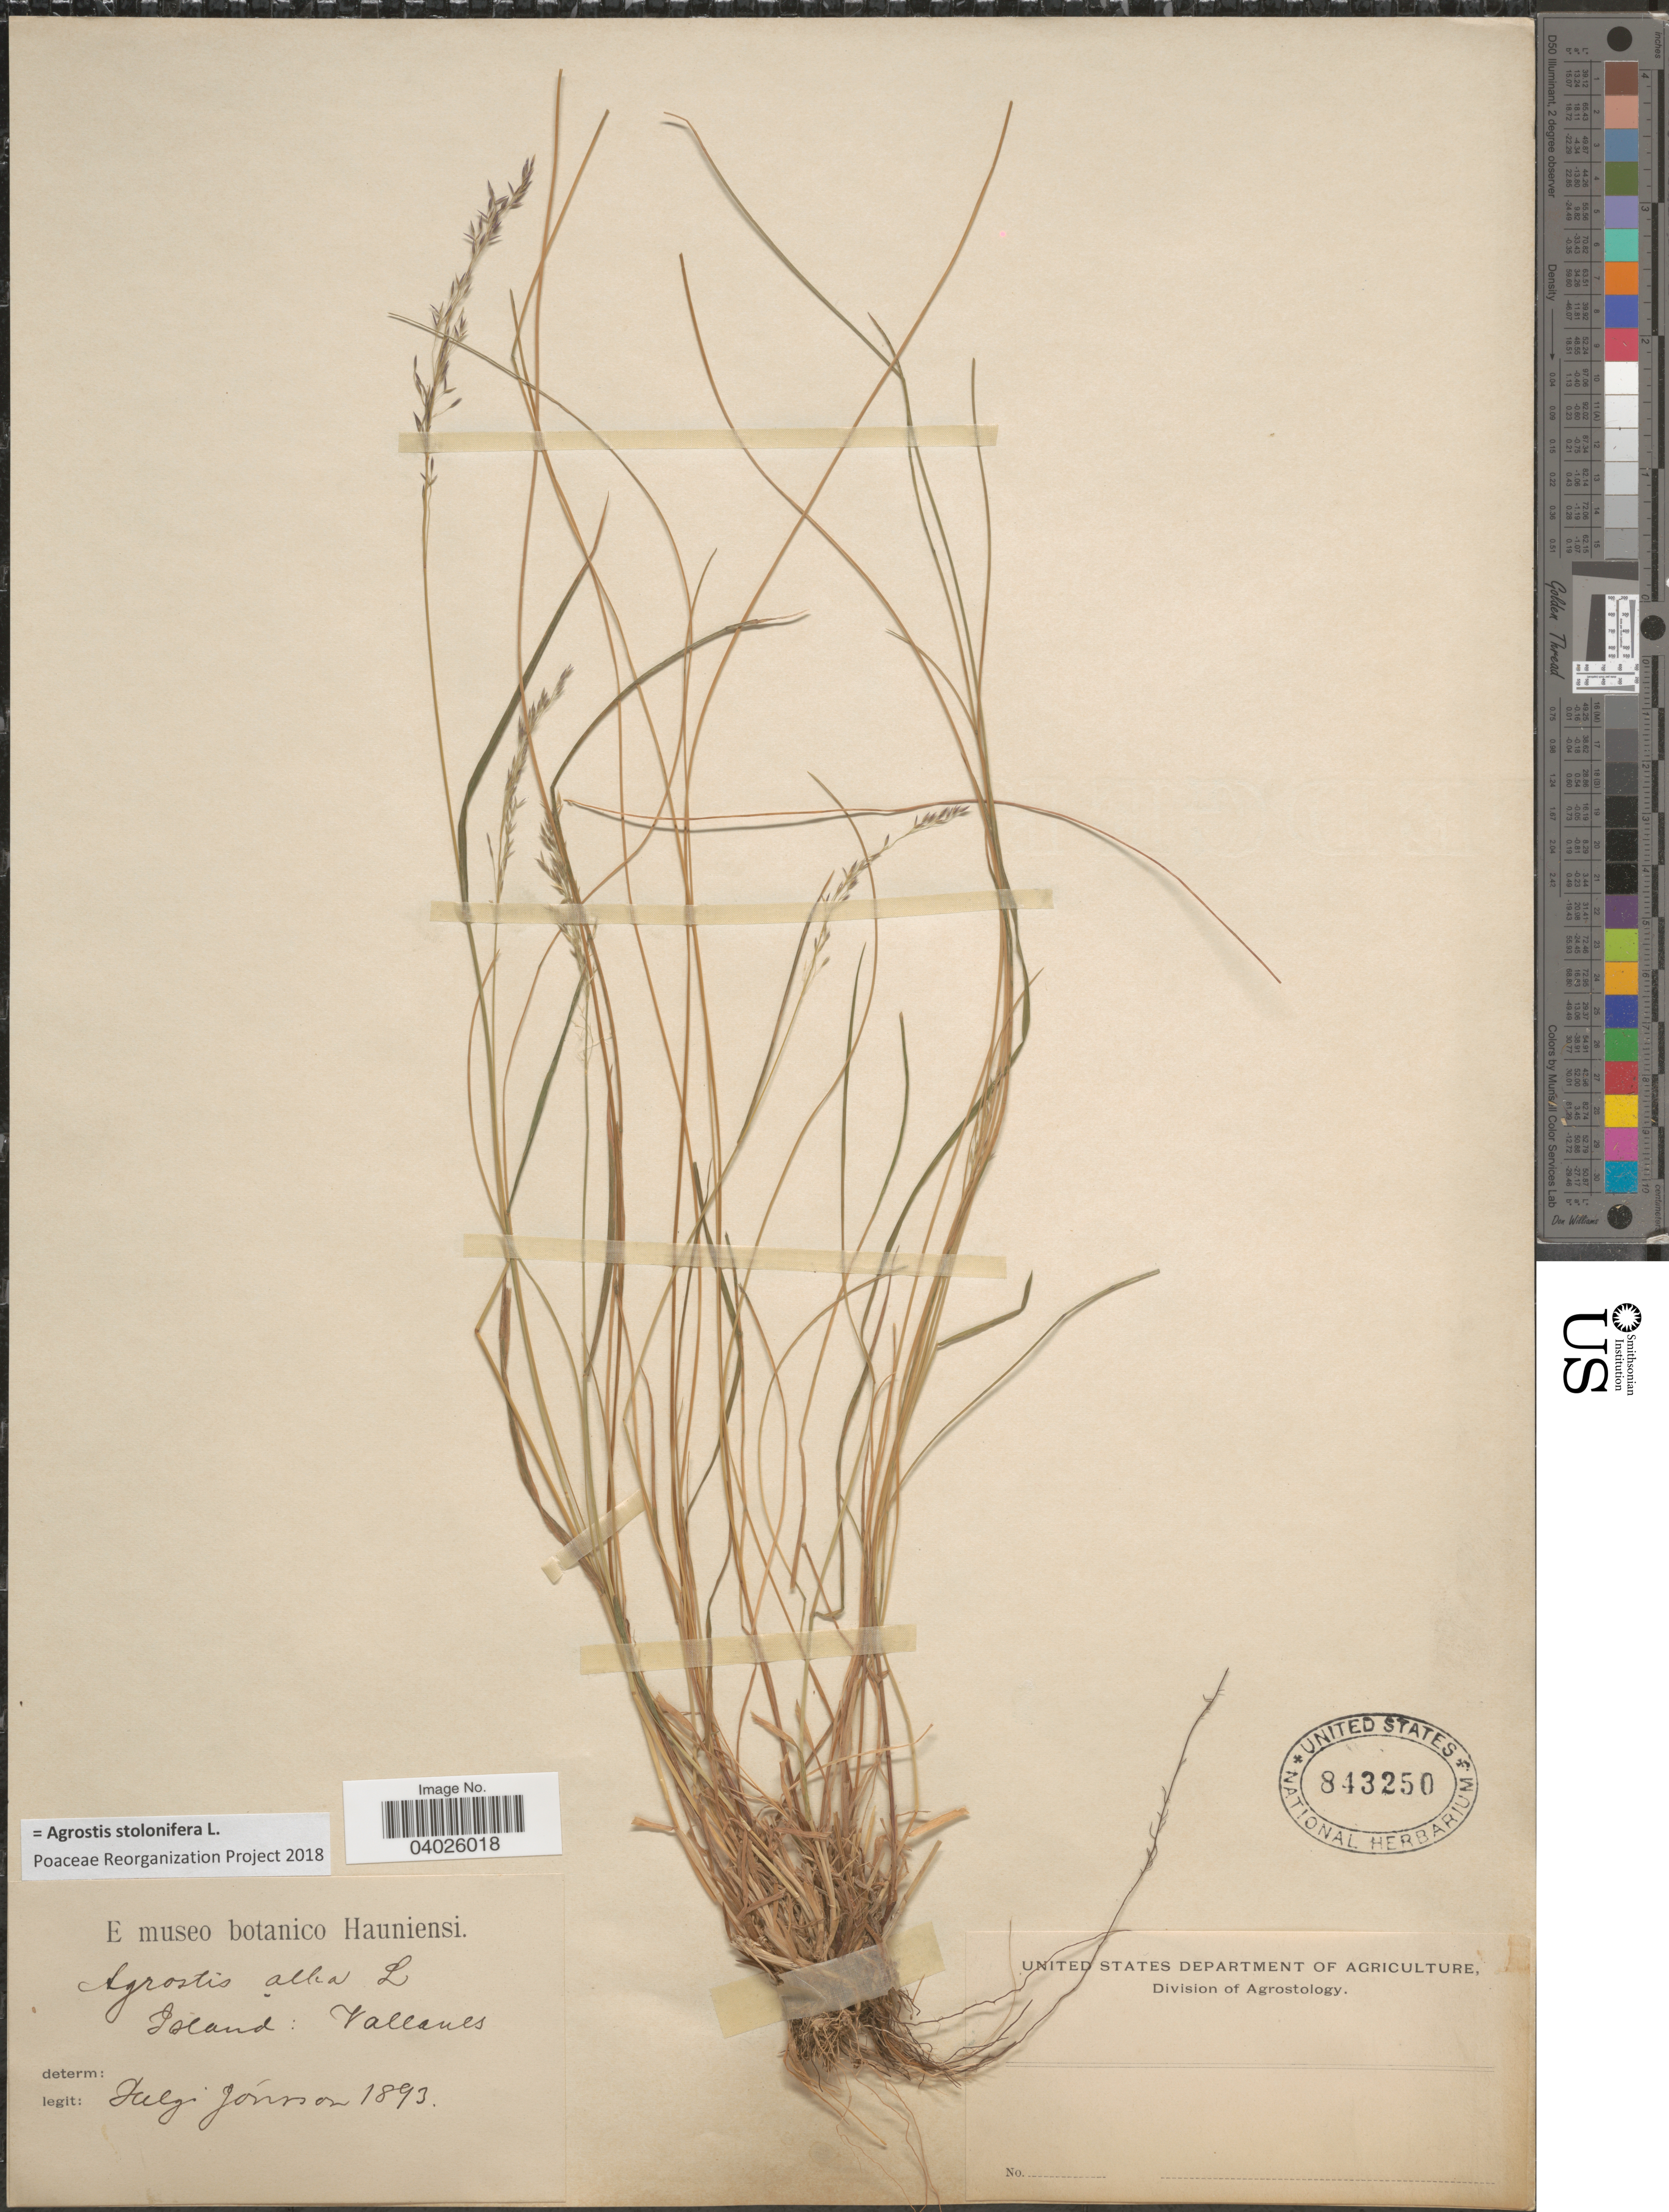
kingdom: Plantae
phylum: Tracheophyta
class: Liliopsida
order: Poales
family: Poaceae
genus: Agrostis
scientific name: Agrostis stolonifera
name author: L.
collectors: H. Jónsson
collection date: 1893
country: Iceland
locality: Island: Vallanes.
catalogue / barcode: US 843250